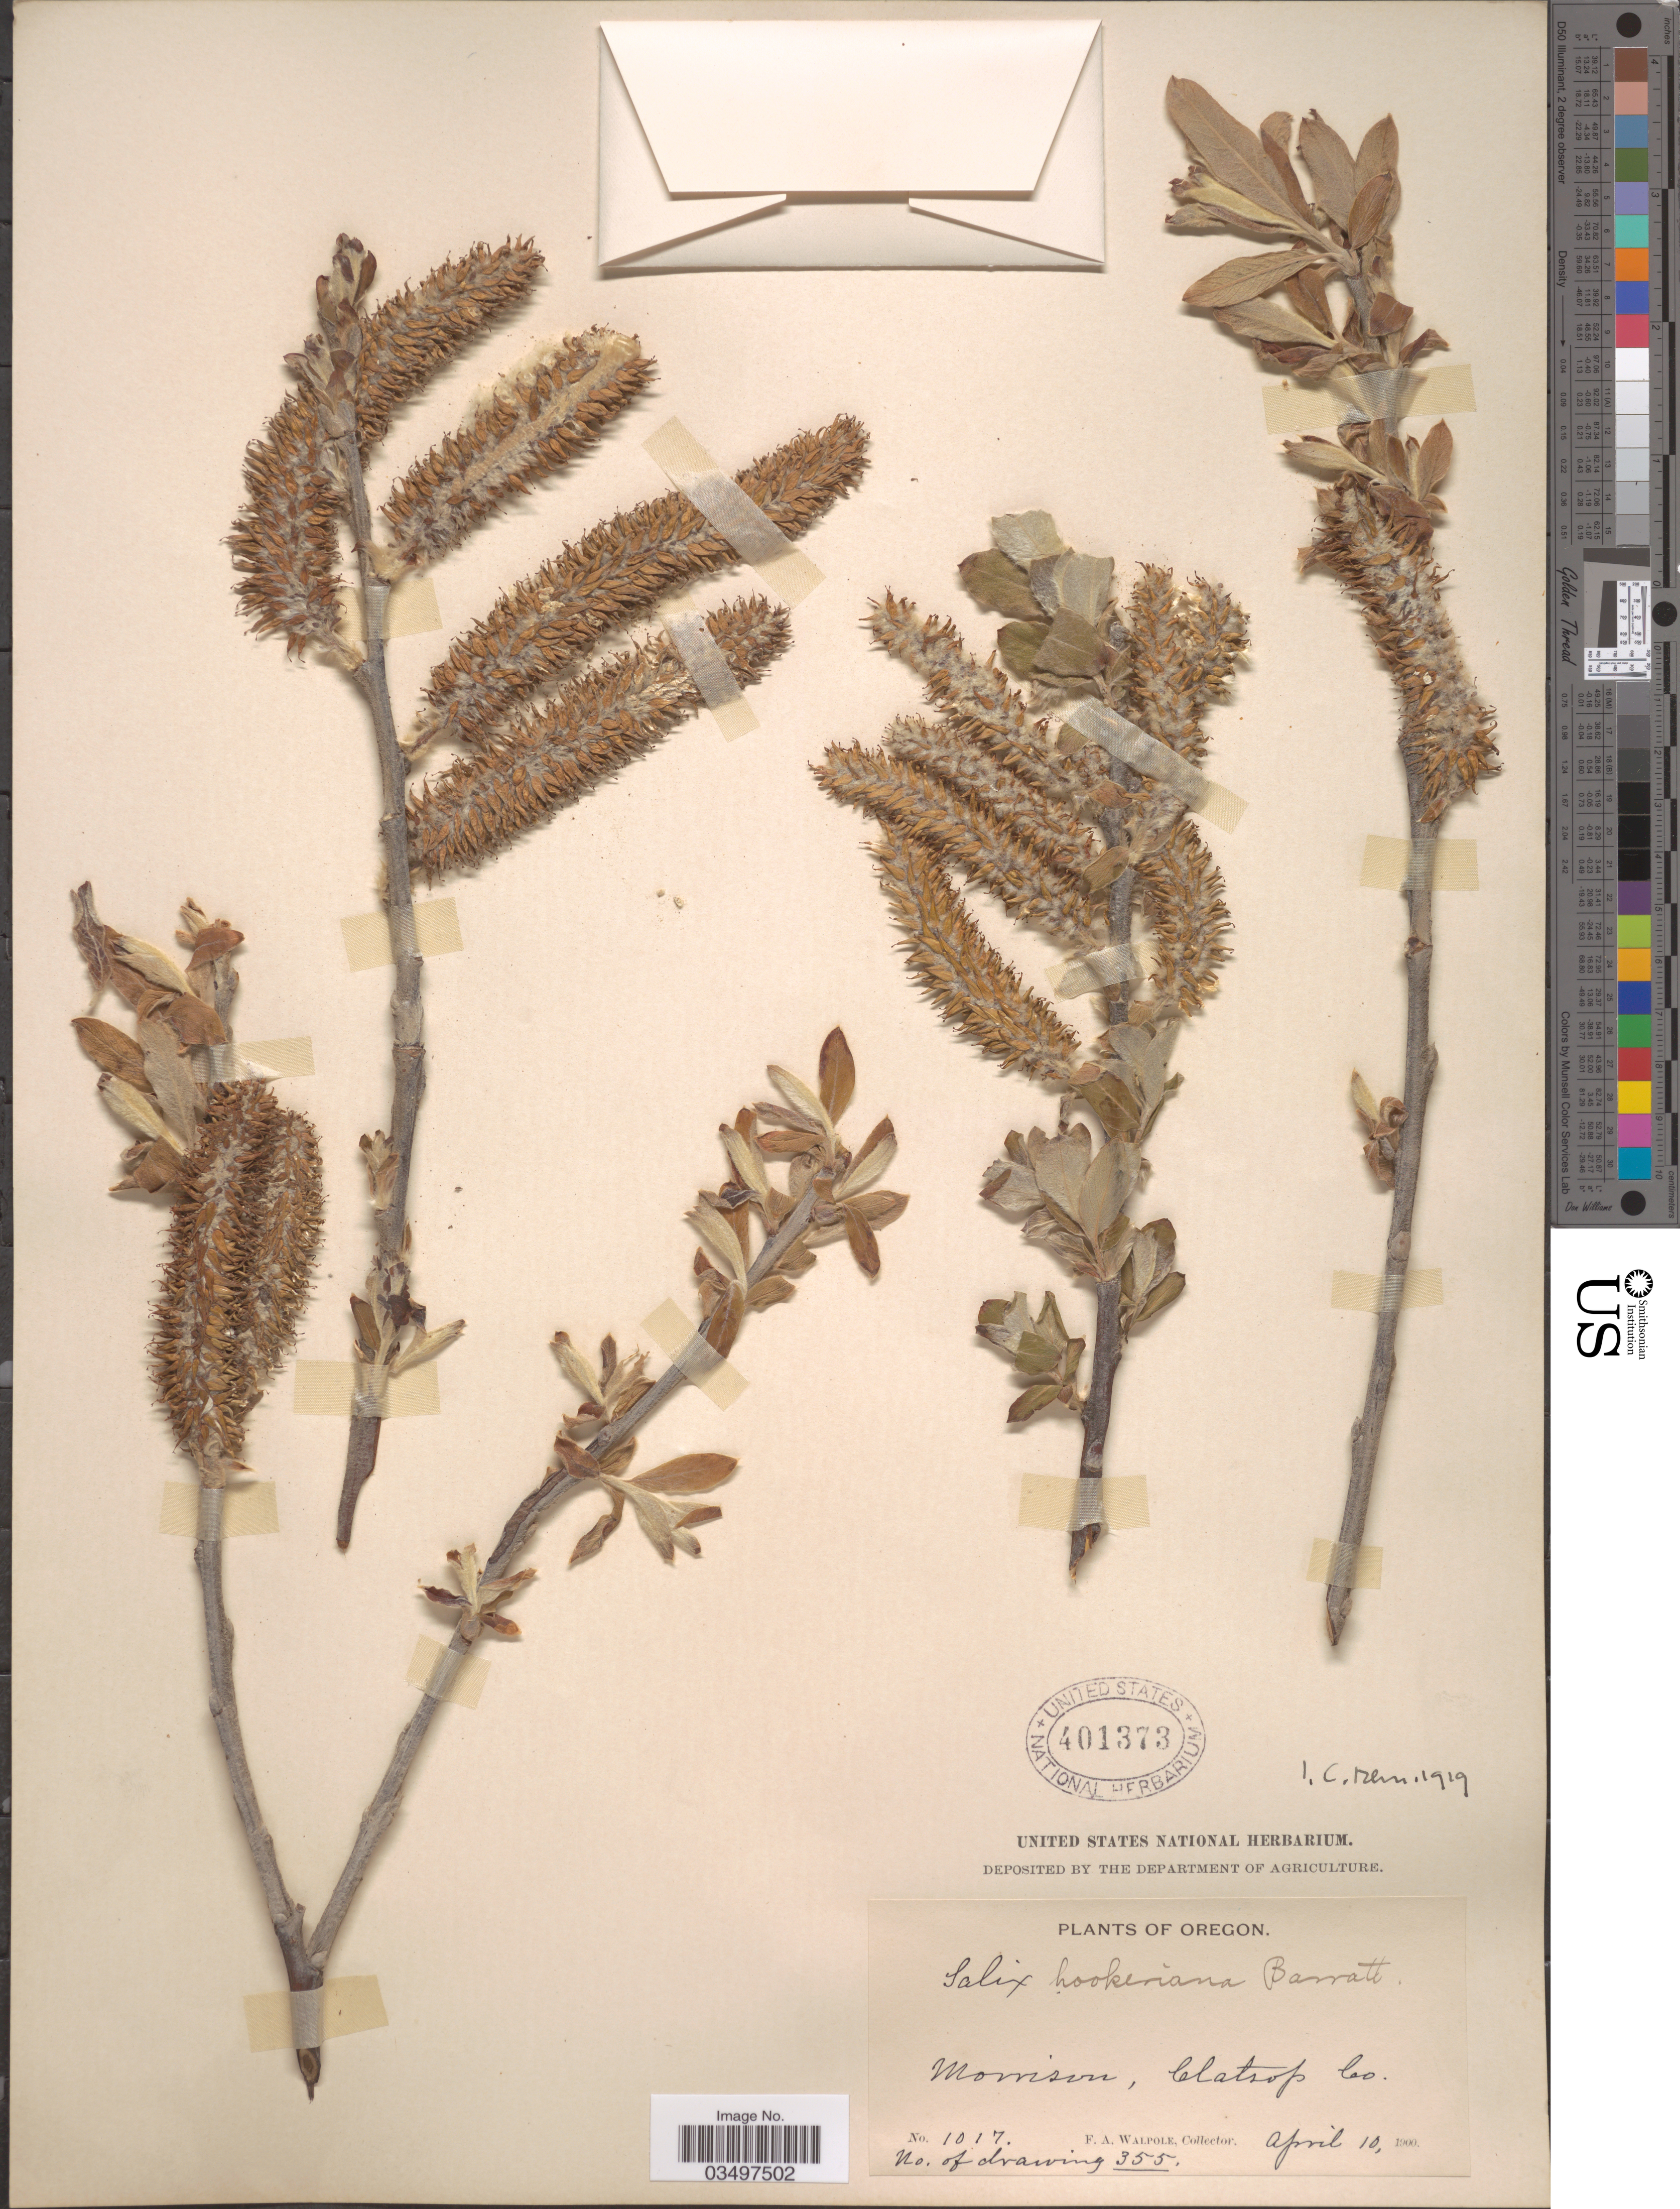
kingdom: Plantae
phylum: Tracheophyta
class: Magnoliopsida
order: Malpighiales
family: Salicaceae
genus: Salix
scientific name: Salix hookeriana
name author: Barratt ex Hook.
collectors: F. Walpole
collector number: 1017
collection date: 1900-04-10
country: United States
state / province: Oregon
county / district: Clatsop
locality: Morrison, Clatsop Co.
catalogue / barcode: US 401373